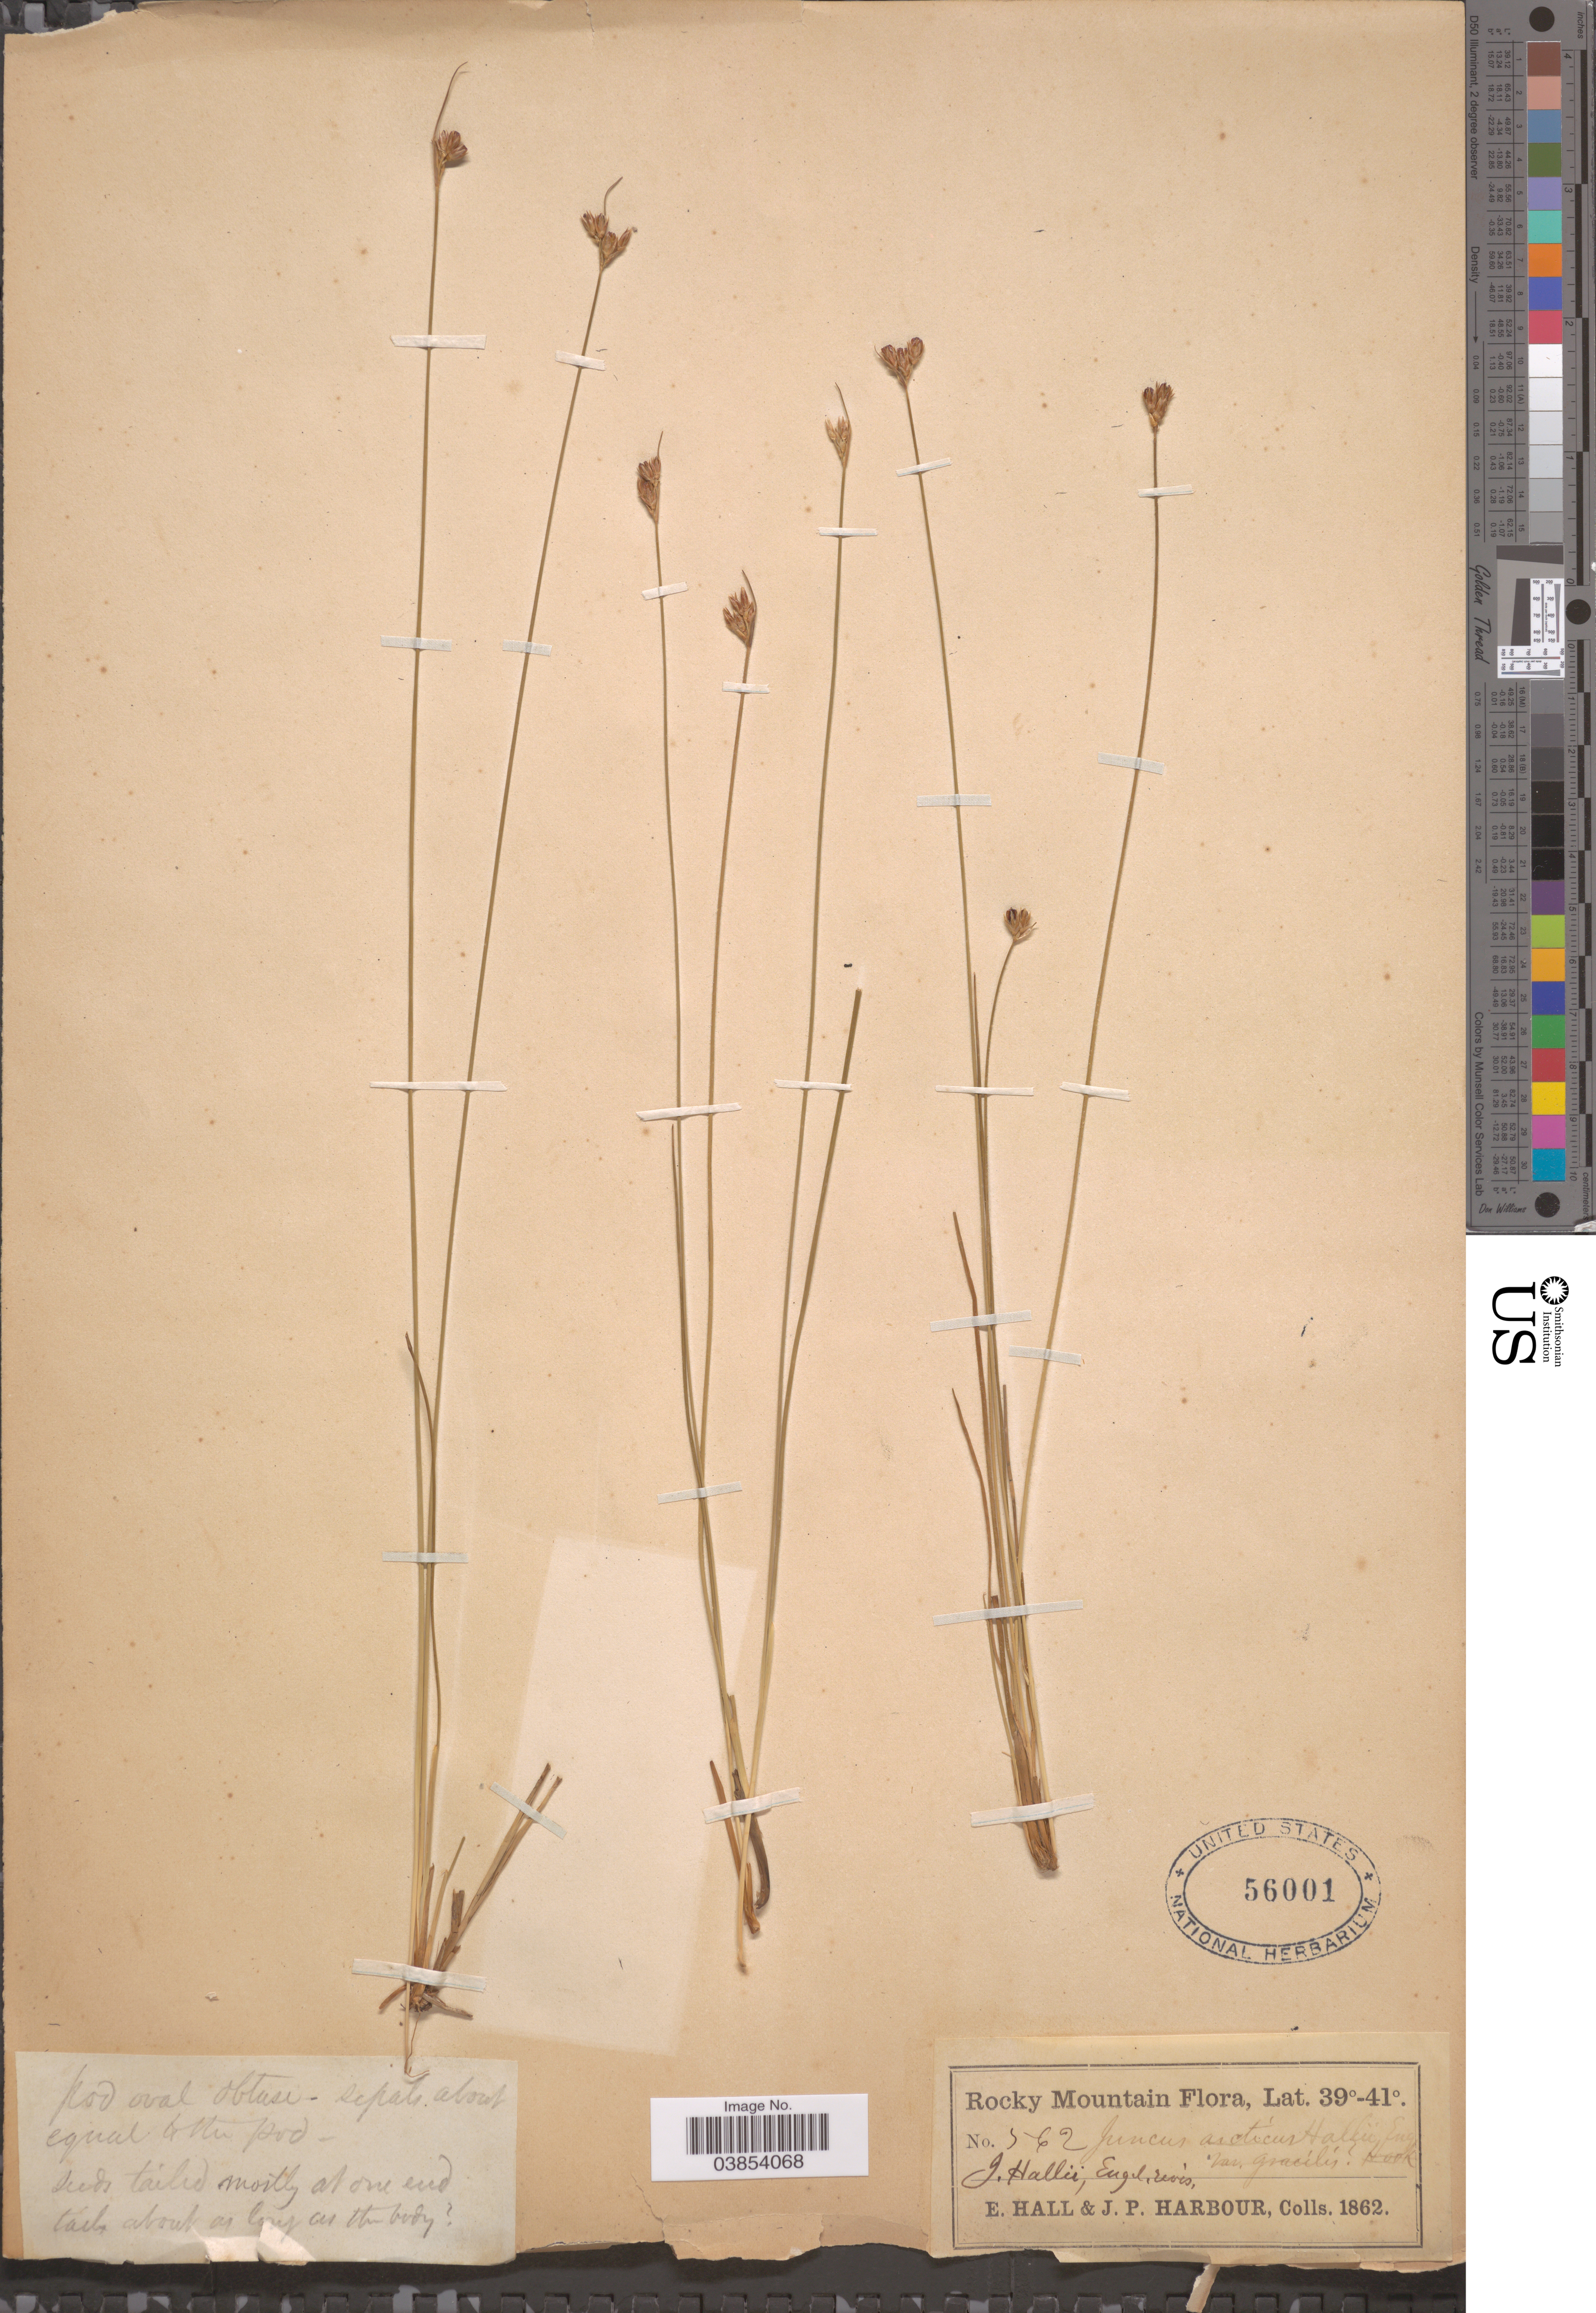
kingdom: Plantae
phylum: Tracheophyta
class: Liliopsida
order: Poales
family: Juncaceae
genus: Juncus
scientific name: Juncus hallii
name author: Engelm.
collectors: E. Hall & J. Harbour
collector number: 562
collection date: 1862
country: United States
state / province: Colorado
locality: Rocky Mountain.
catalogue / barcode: US 56001